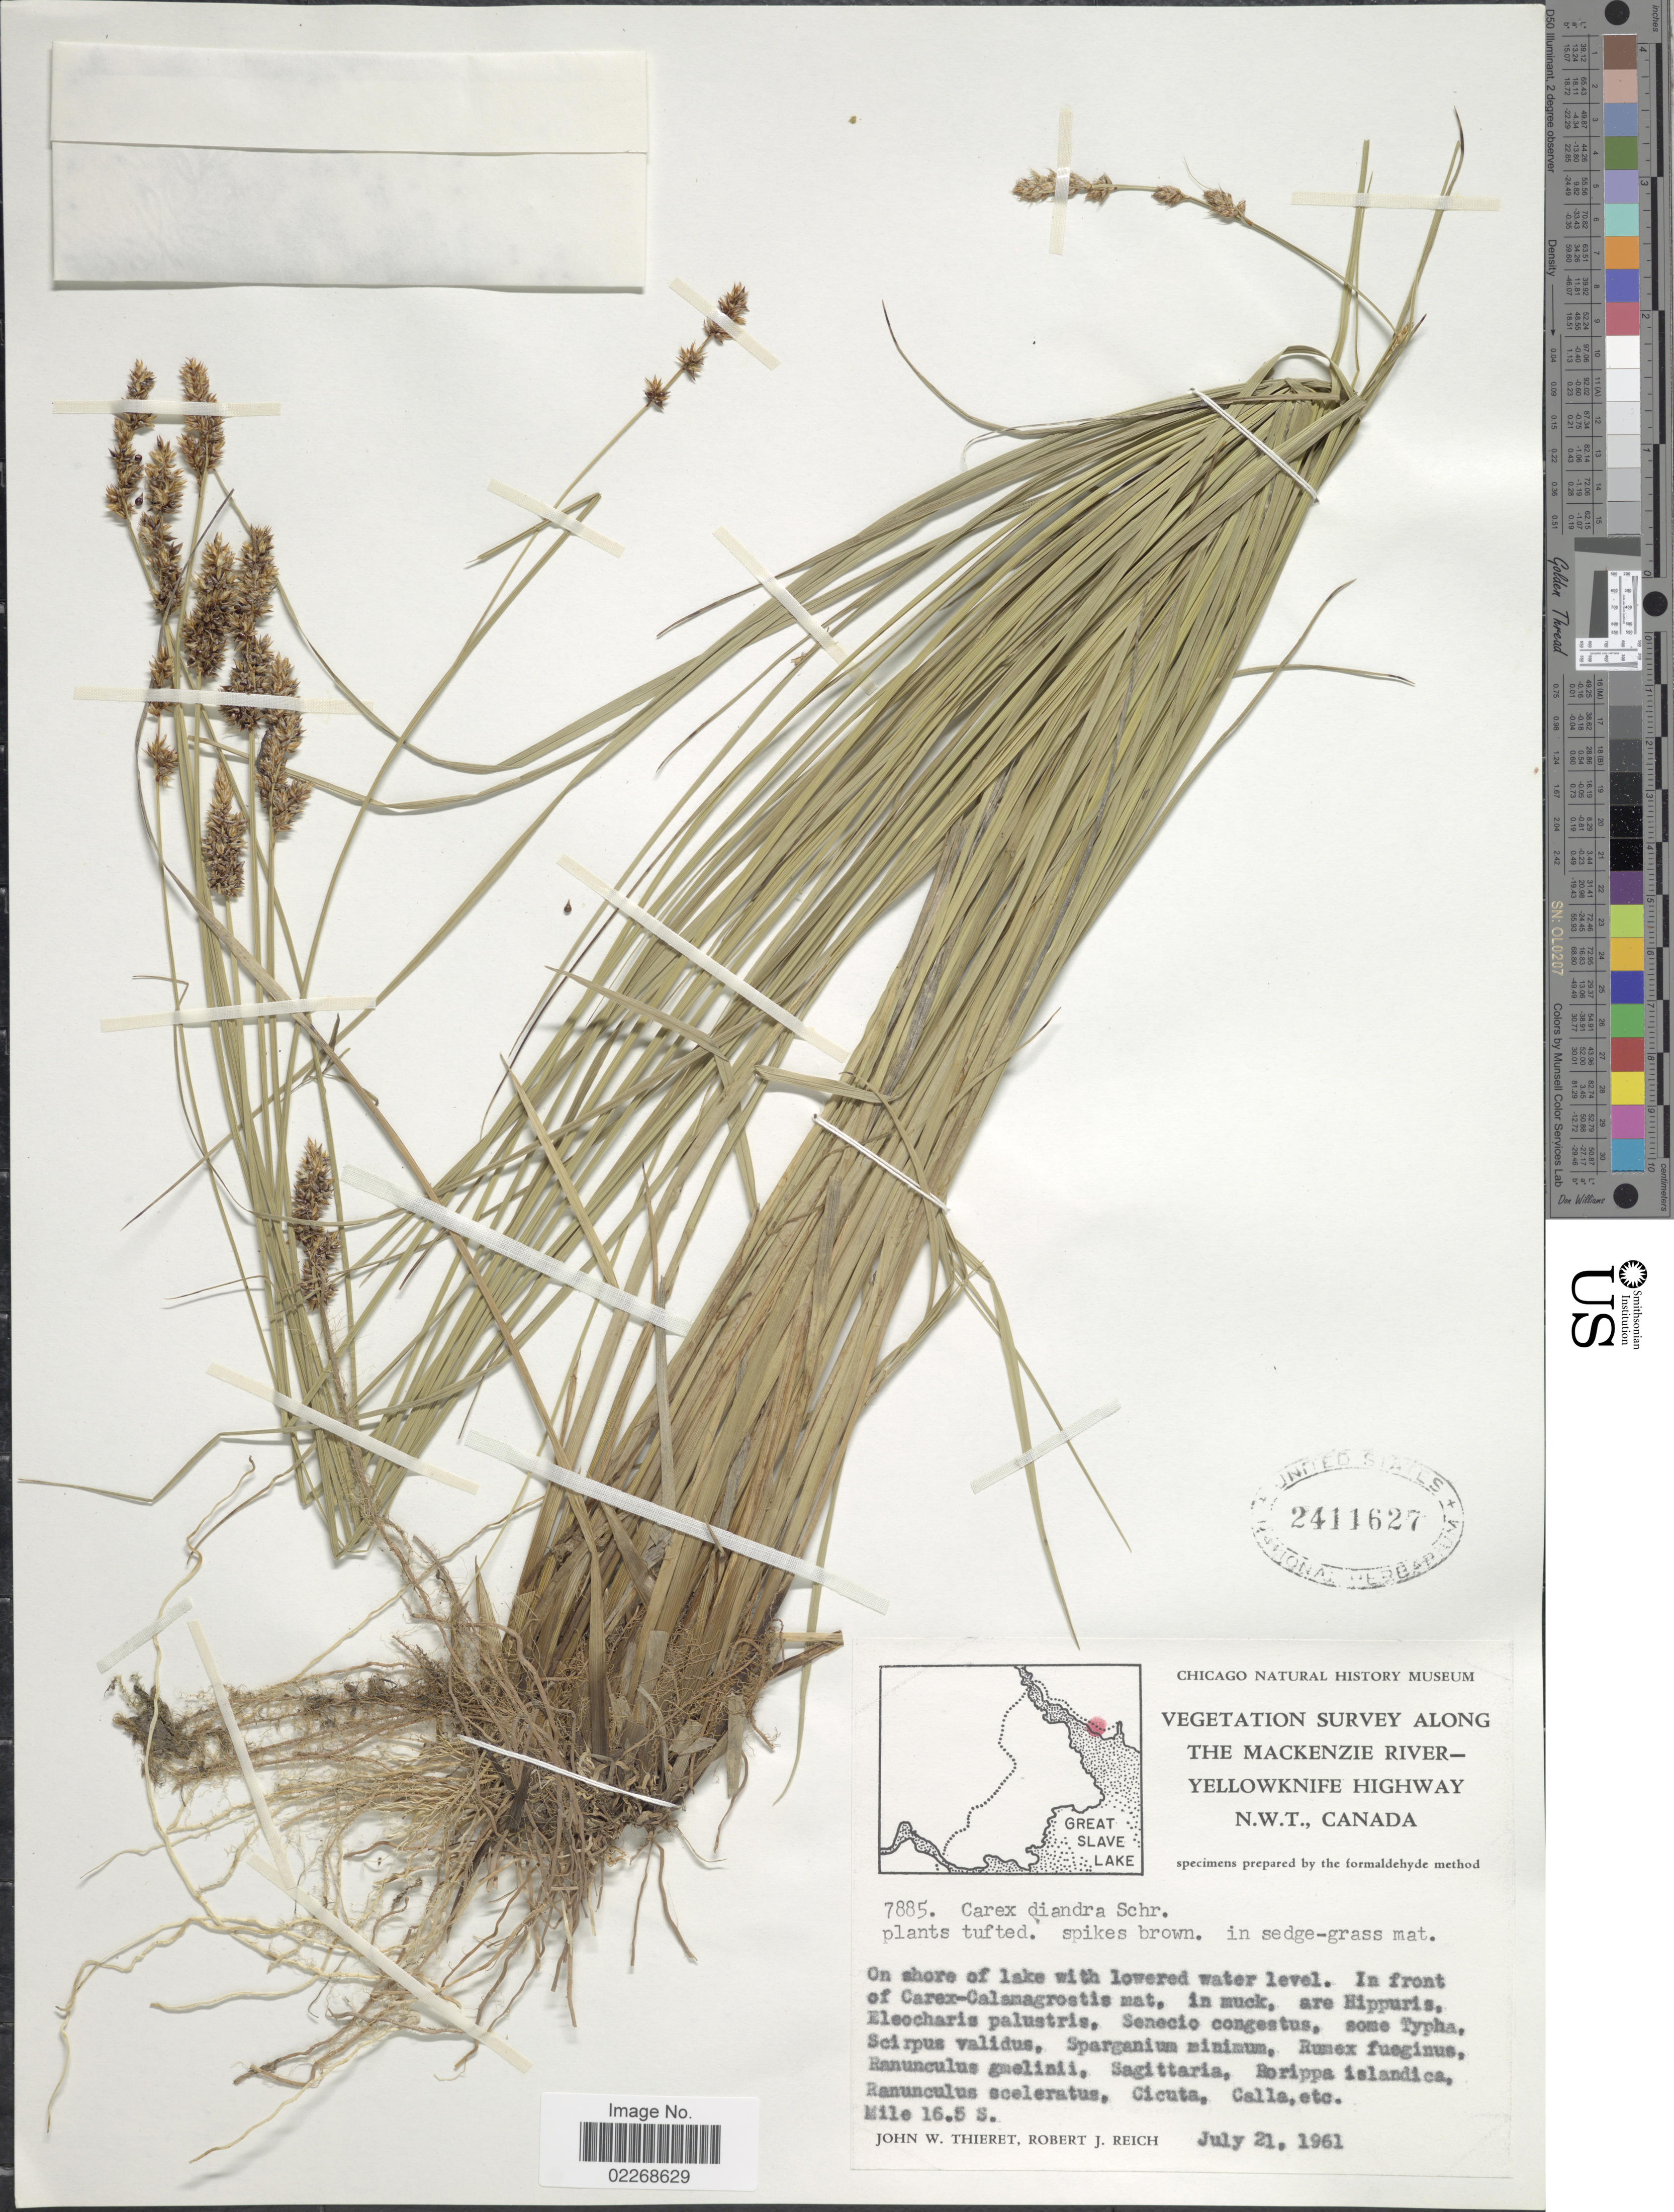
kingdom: Plantae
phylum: Tracheophyta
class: Liliopsida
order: Poales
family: Cyperaceae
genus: Carex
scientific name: Carex diandra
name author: Schrank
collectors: J. W. Thieret & R. Reich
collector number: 7885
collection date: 1961-07-21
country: Canada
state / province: Northwest Territories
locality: Along the Mackenzie River-Yellowknife Highway, on shore of lake with lowered water level, mile 16.5 s.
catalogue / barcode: US 2411627